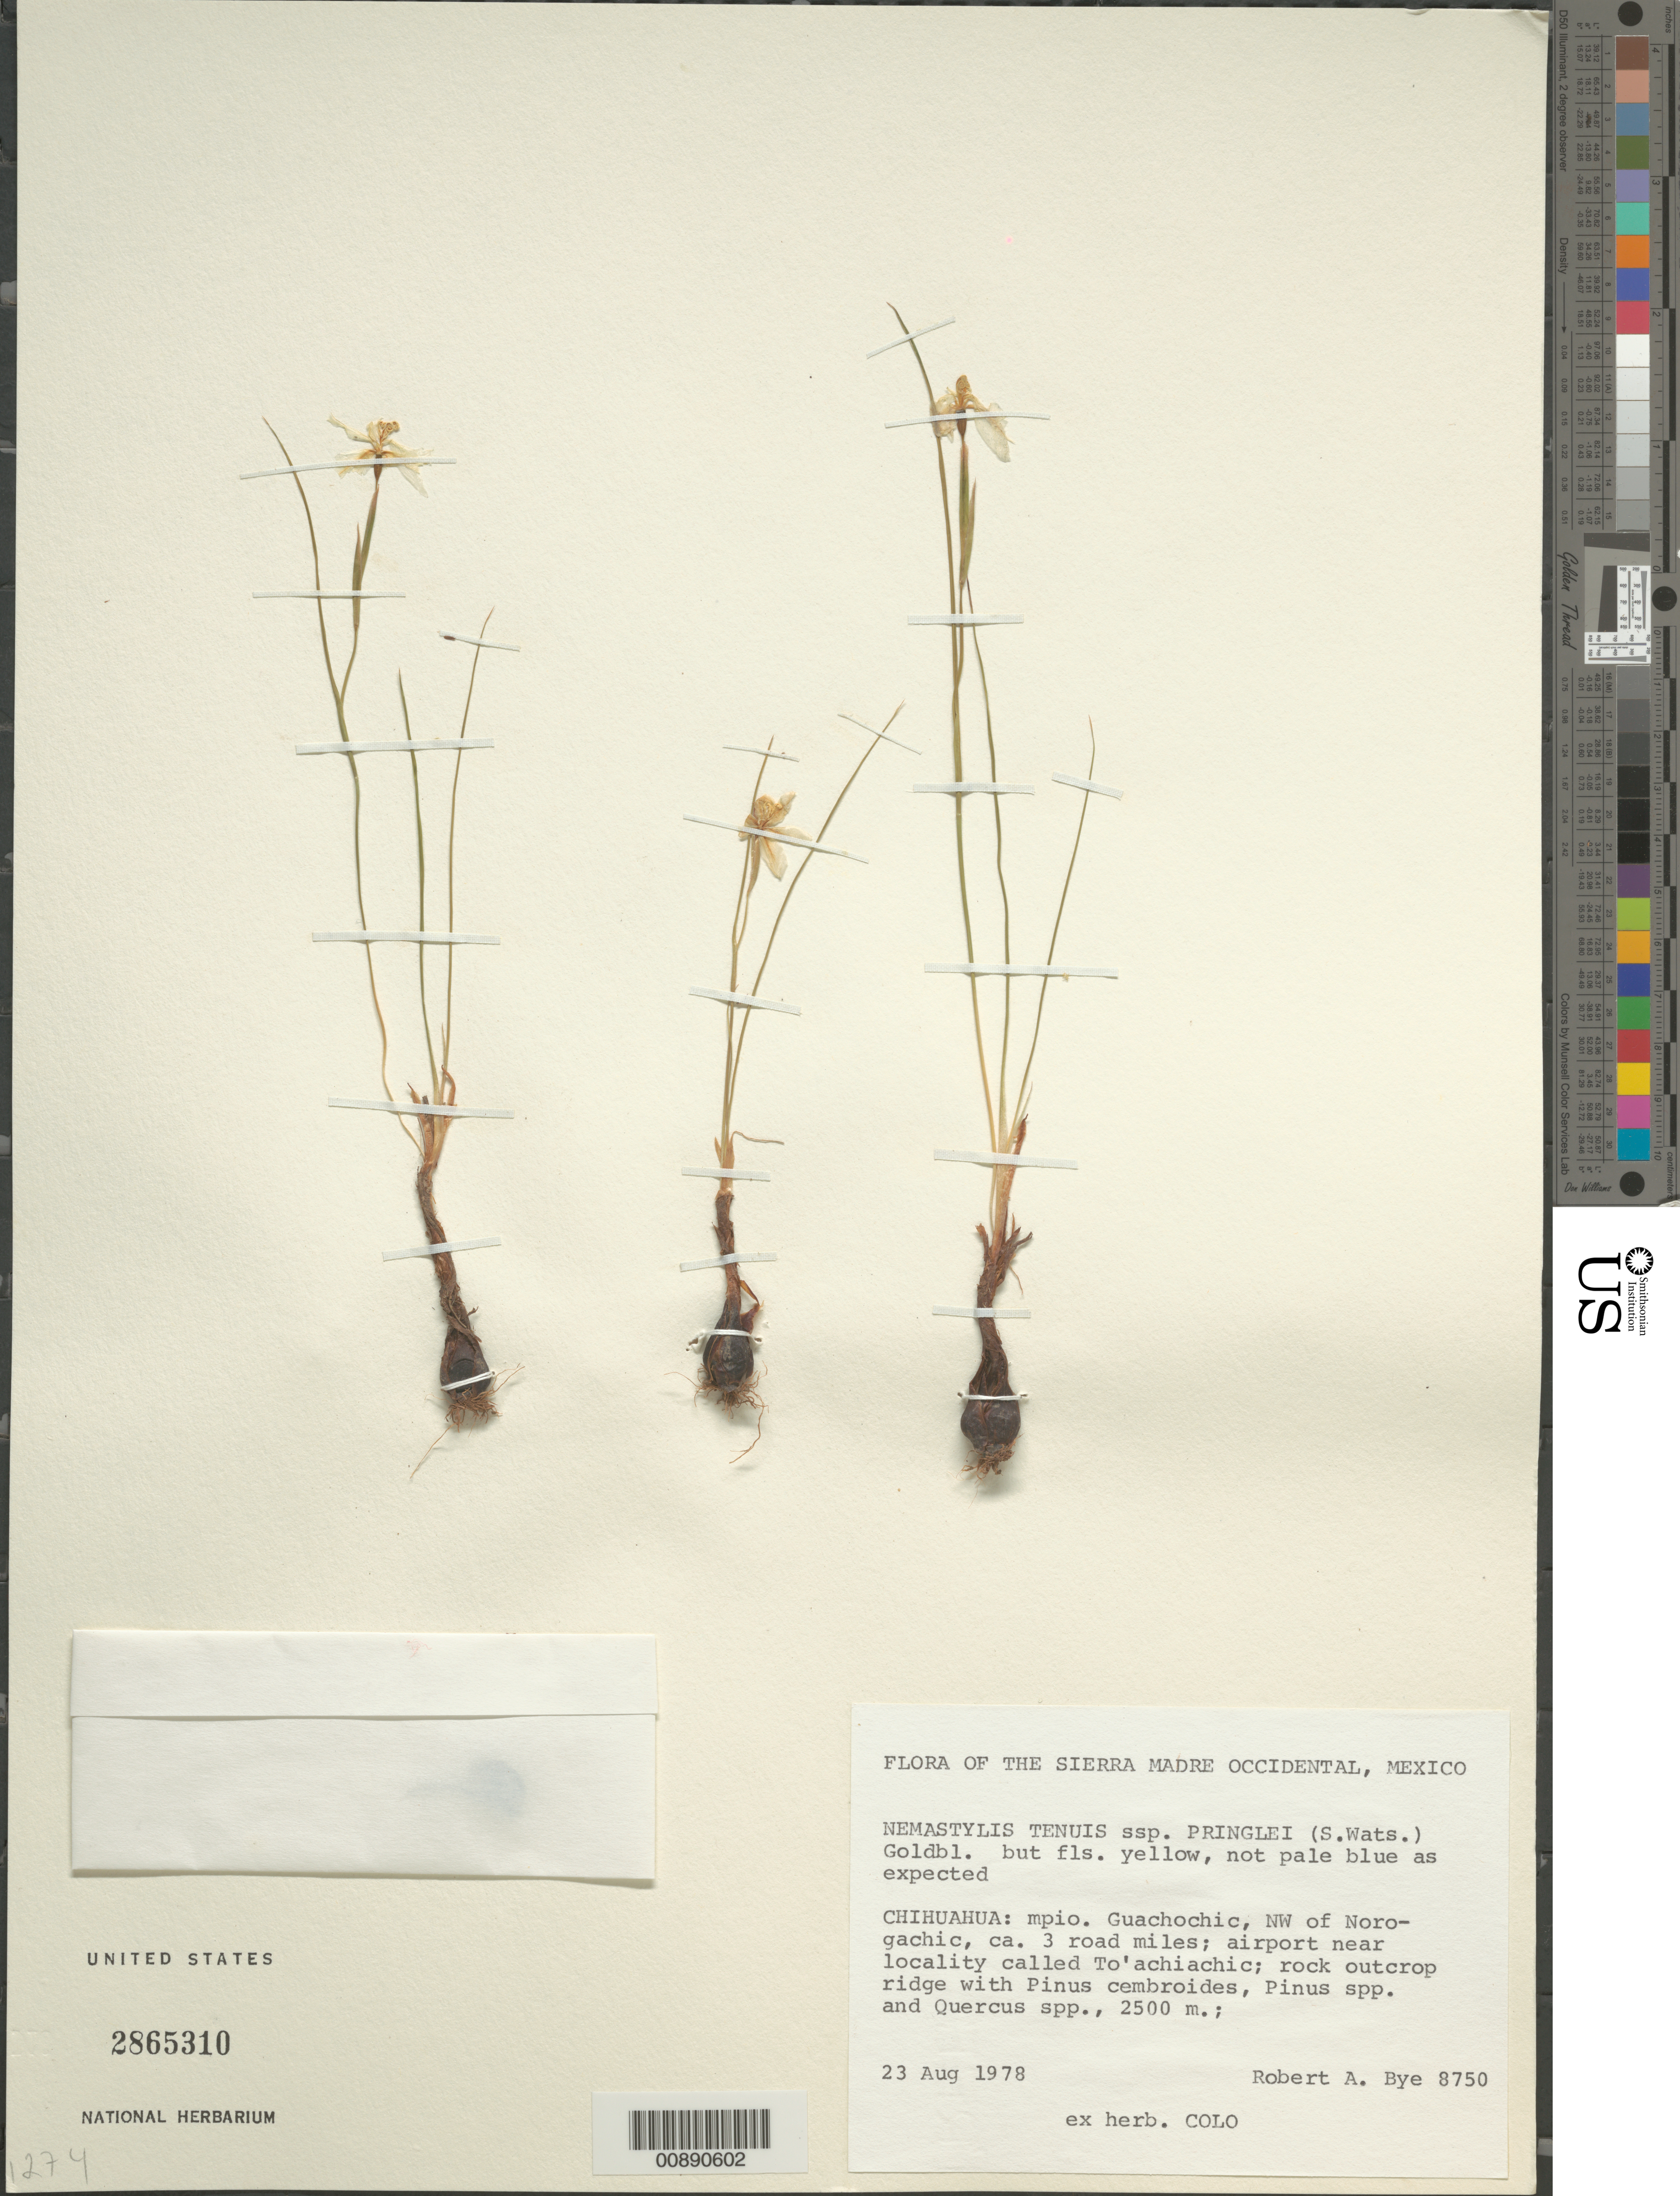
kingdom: Plantae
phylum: Tracheophyta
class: Liliopsida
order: Asparagales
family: Iridaceae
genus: Nemastylis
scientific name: Nemastylis tenuis subsp. pringlei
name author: (S. Watson) Goldblatt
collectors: R. A. Bye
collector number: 8750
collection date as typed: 23 Aug 1978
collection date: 1978-08-23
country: Mexico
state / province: Chihuahua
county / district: Guachochic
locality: NW of Norogachic, ca. 3 road miles; airport near locality called To'achiachic.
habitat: Rock outcrop ridge with Pinus cembroides, Pinus spp. and Quercus spp.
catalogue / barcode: US 2865310